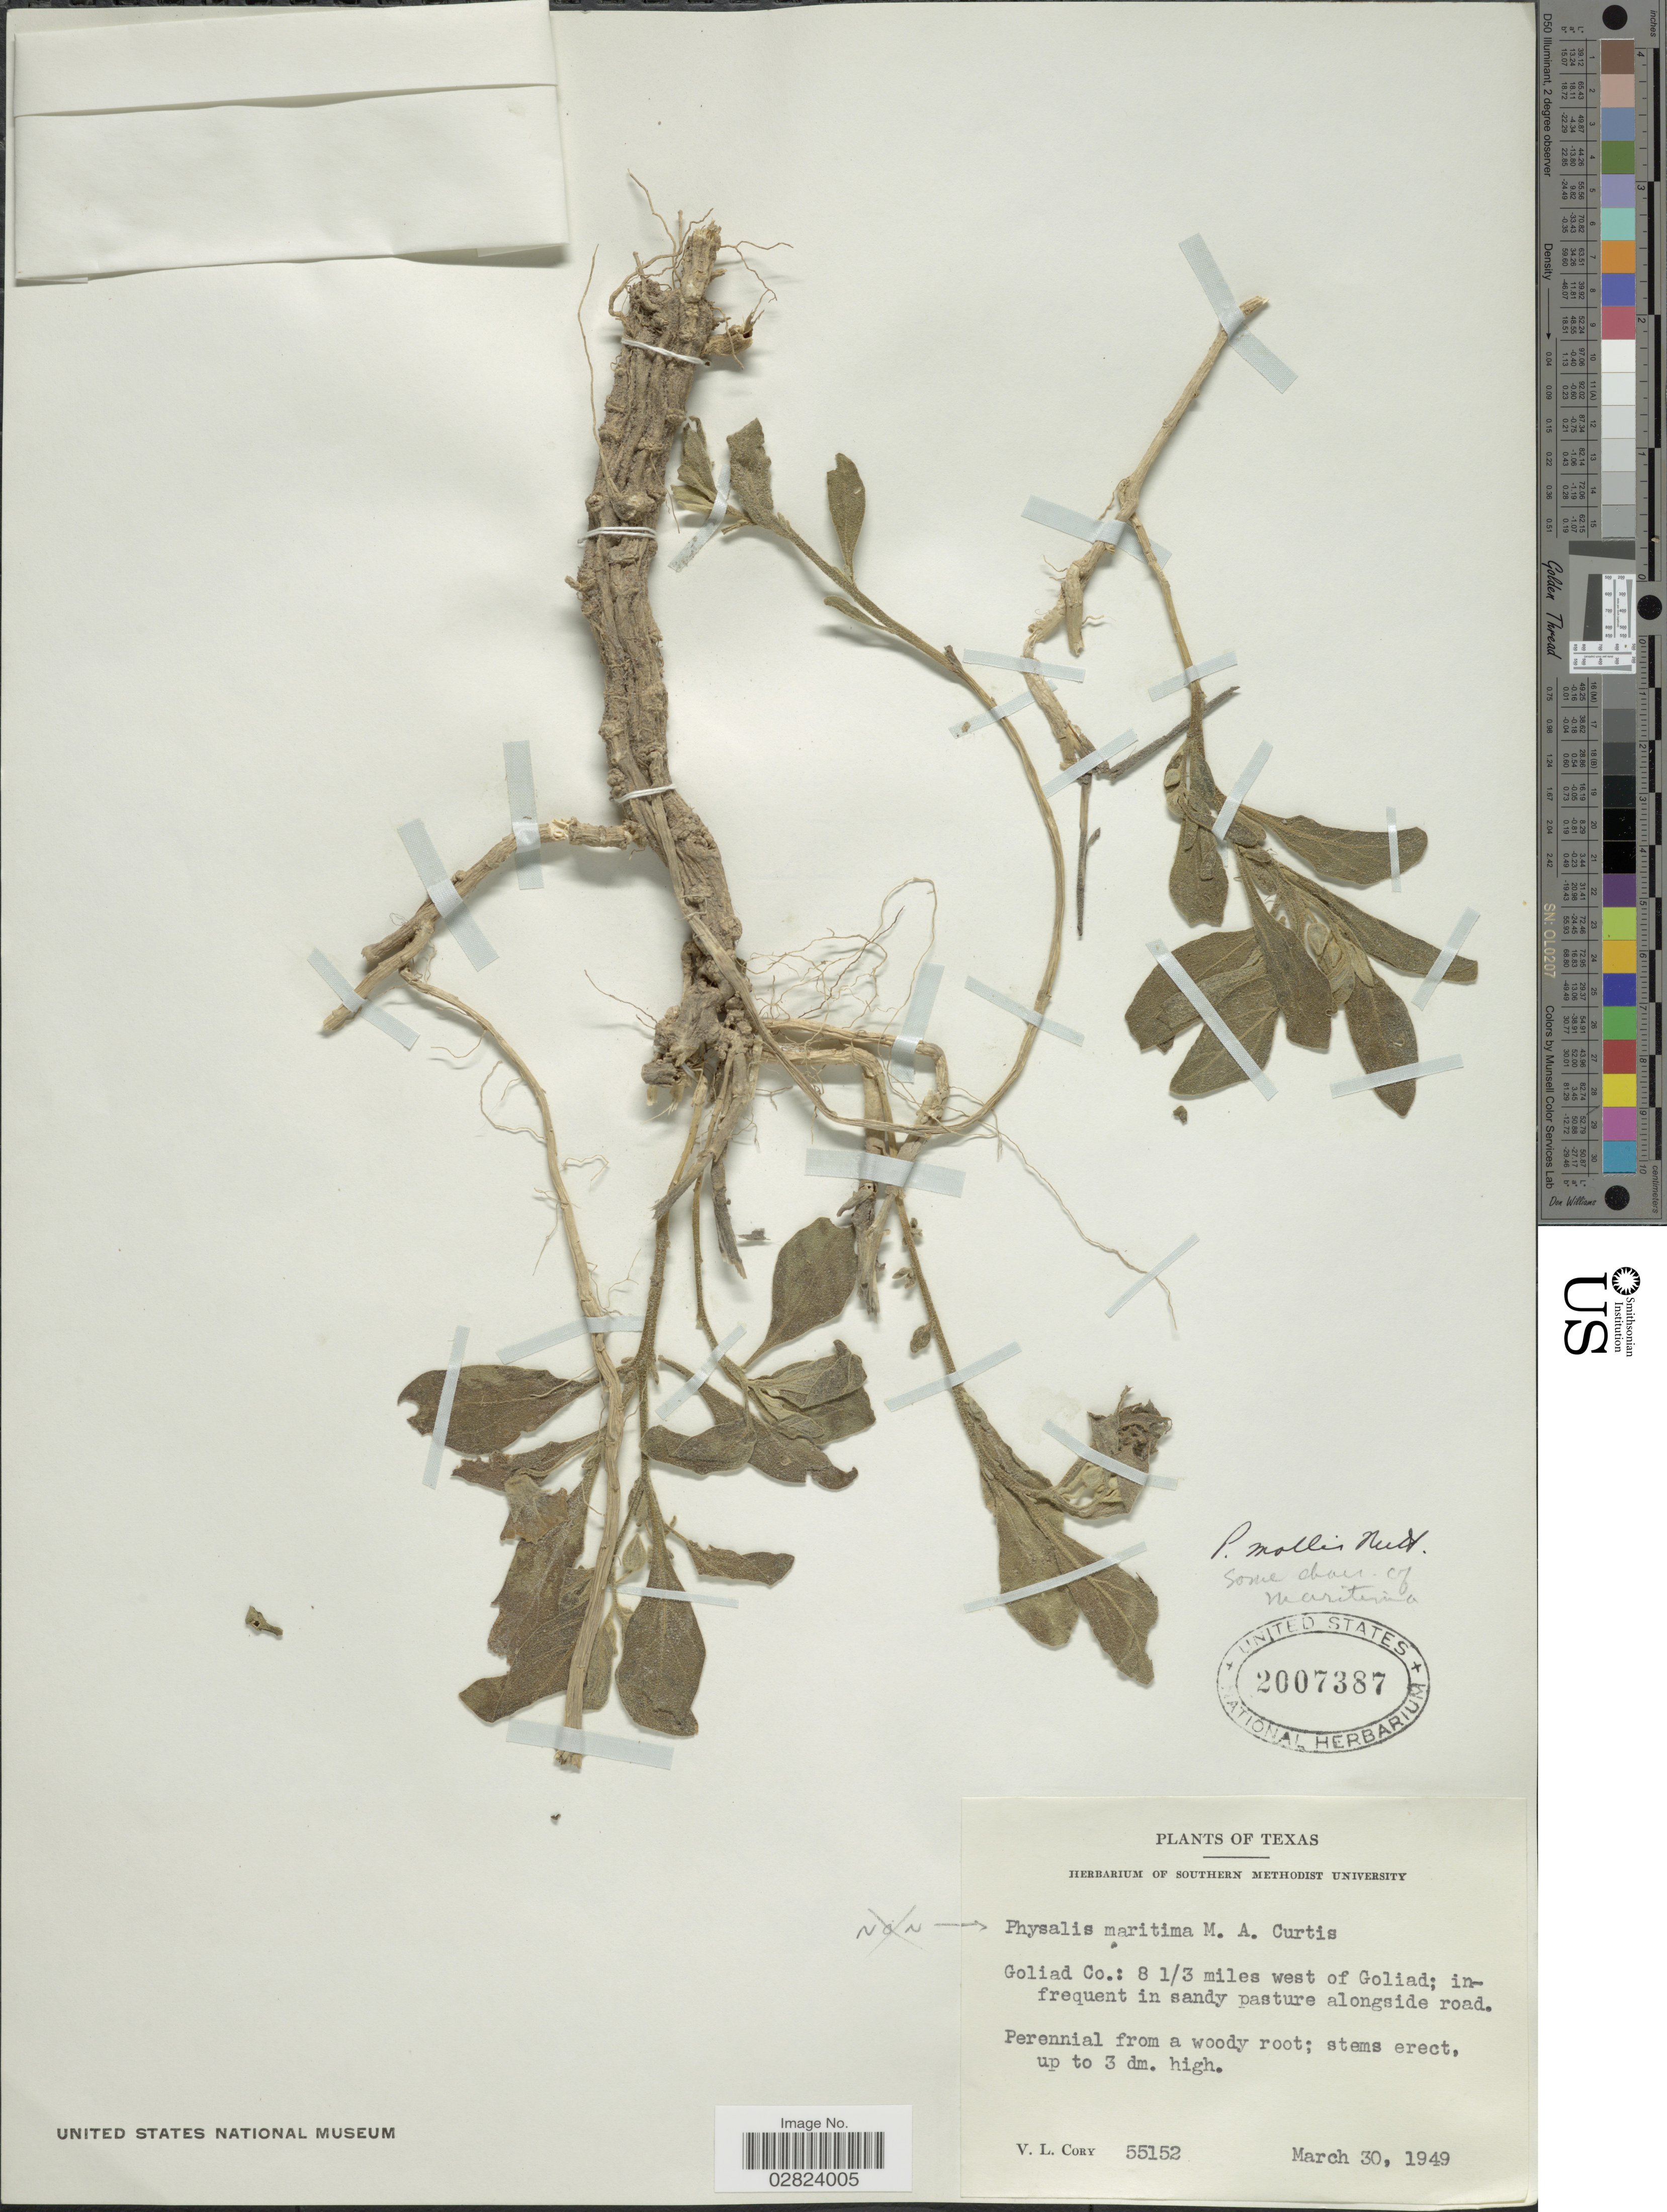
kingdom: Plantae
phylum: Tracheophyta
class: Magnoliopsida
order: Solanales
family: Solanaceae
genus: Physalis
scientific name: Physalis mollis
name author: Nutt.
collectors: V. Cory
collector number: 55152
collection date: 1949-03-30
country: United States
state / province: Texas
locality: Goliad Co.: 8 1/3 miles west of Goliad.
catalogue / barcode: US 2007387